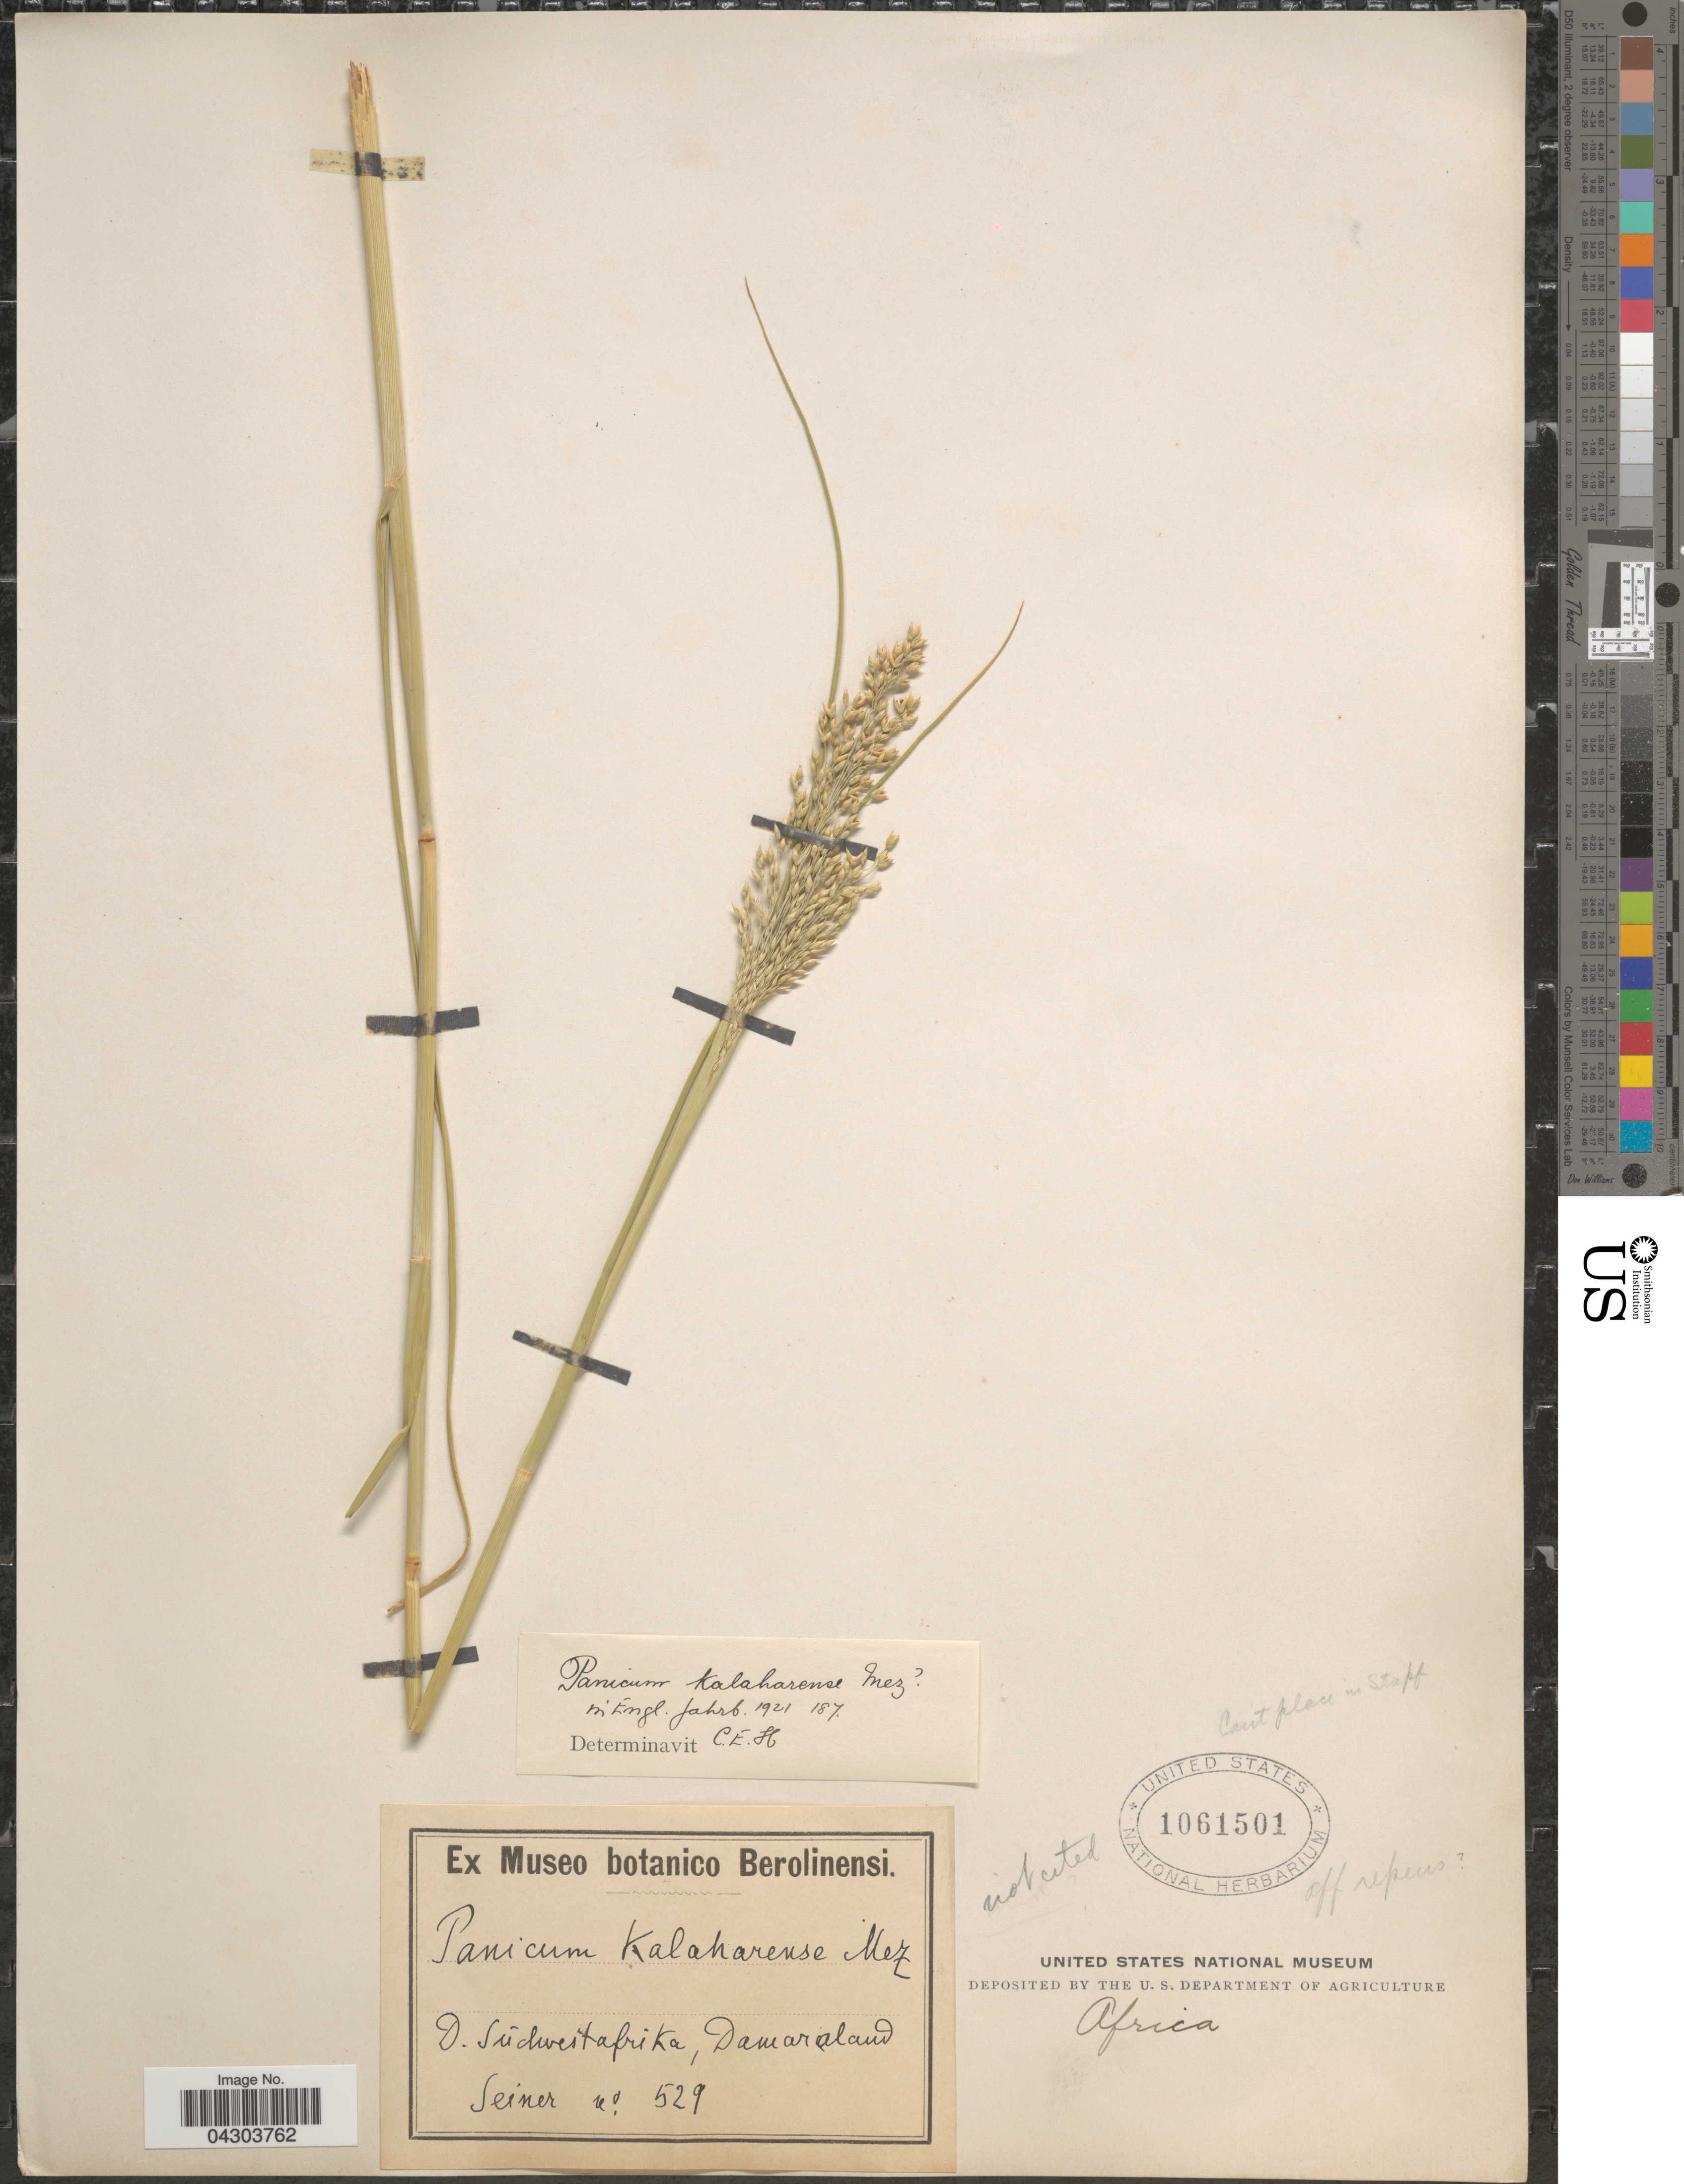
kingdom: Plantae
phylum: Tracheophyta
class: Liliopsida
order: Poales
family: Poaceae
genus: Panicum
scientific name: Panicum kalaharense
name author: Mez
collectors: F. Seiner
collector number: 529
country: Namibia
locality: D. Südwestafrika, Damaraland.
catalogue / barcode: US 1061501